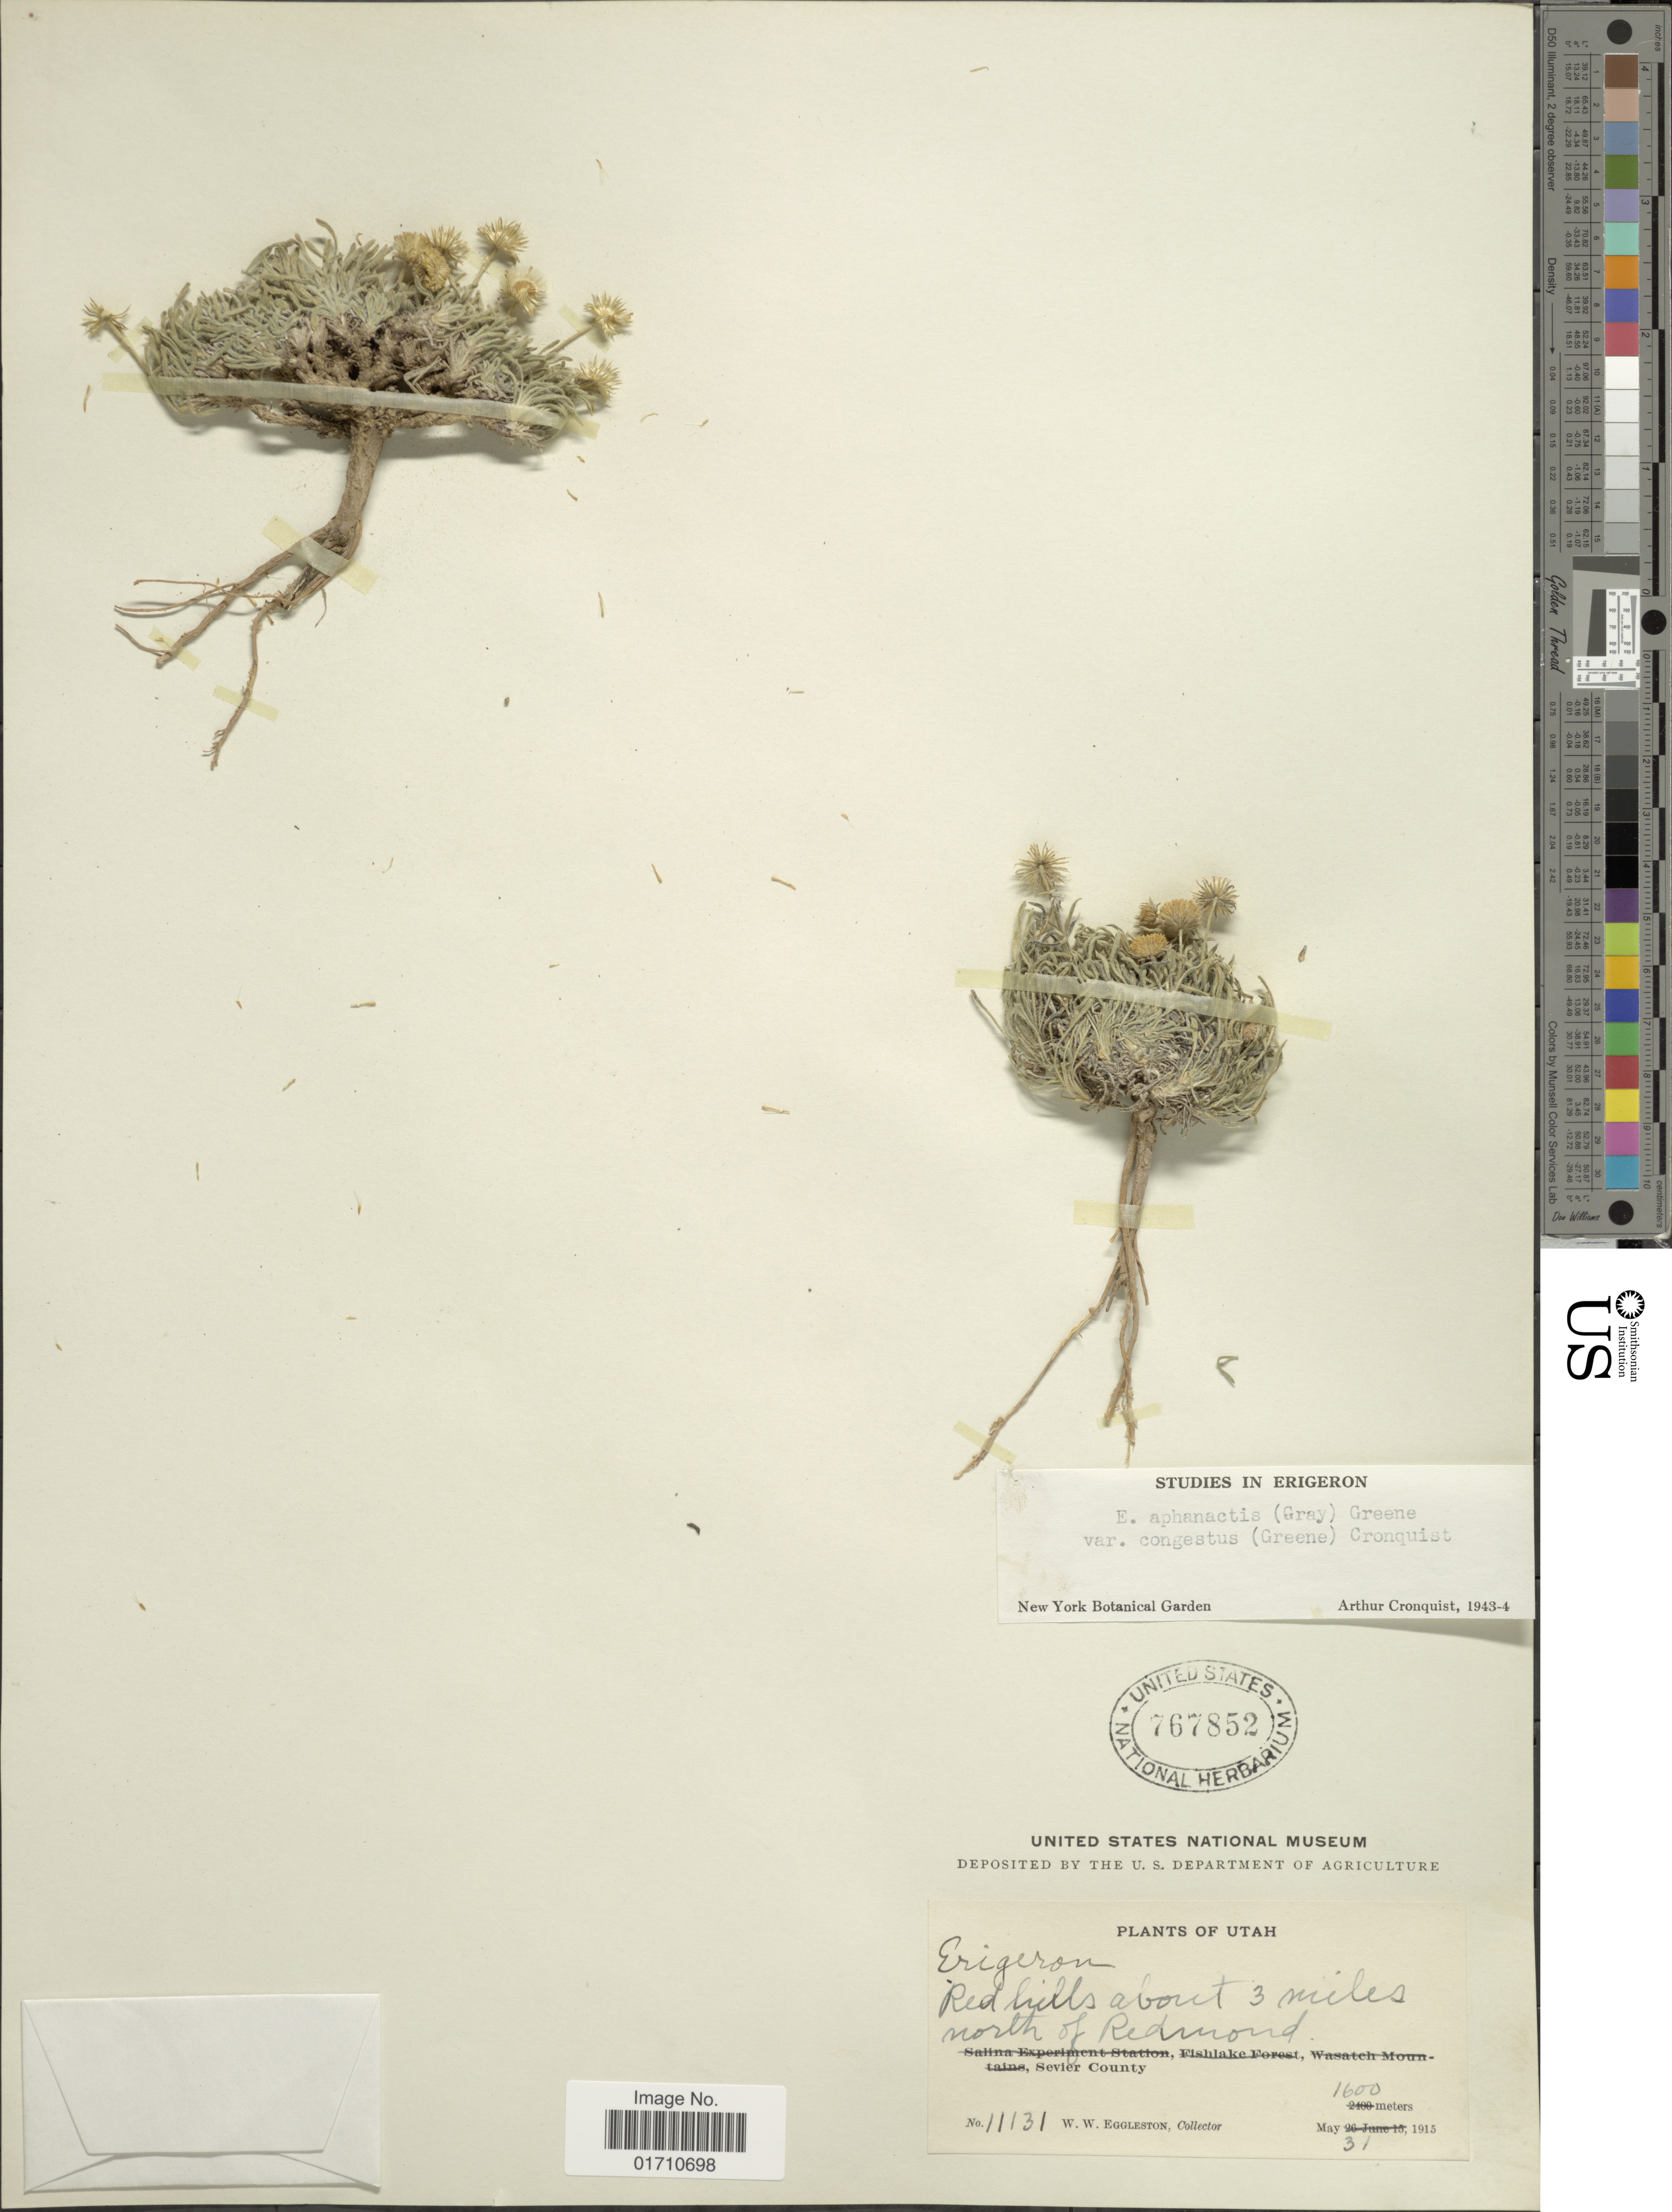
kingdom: Plantae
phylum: Tracheophyta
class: Magnoliopsida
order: Asterales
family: Asteraceae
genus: Erigeron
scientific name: Erigeron aphanactis var. congestus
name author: (Greene) Cronq.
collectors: W. W. Eggleston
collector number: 11131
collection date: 1915-05-31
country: United States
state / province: Utah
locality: Red hills about 3 miles north of Redmond, Sevier County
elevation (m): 1600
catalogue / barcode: US 767852